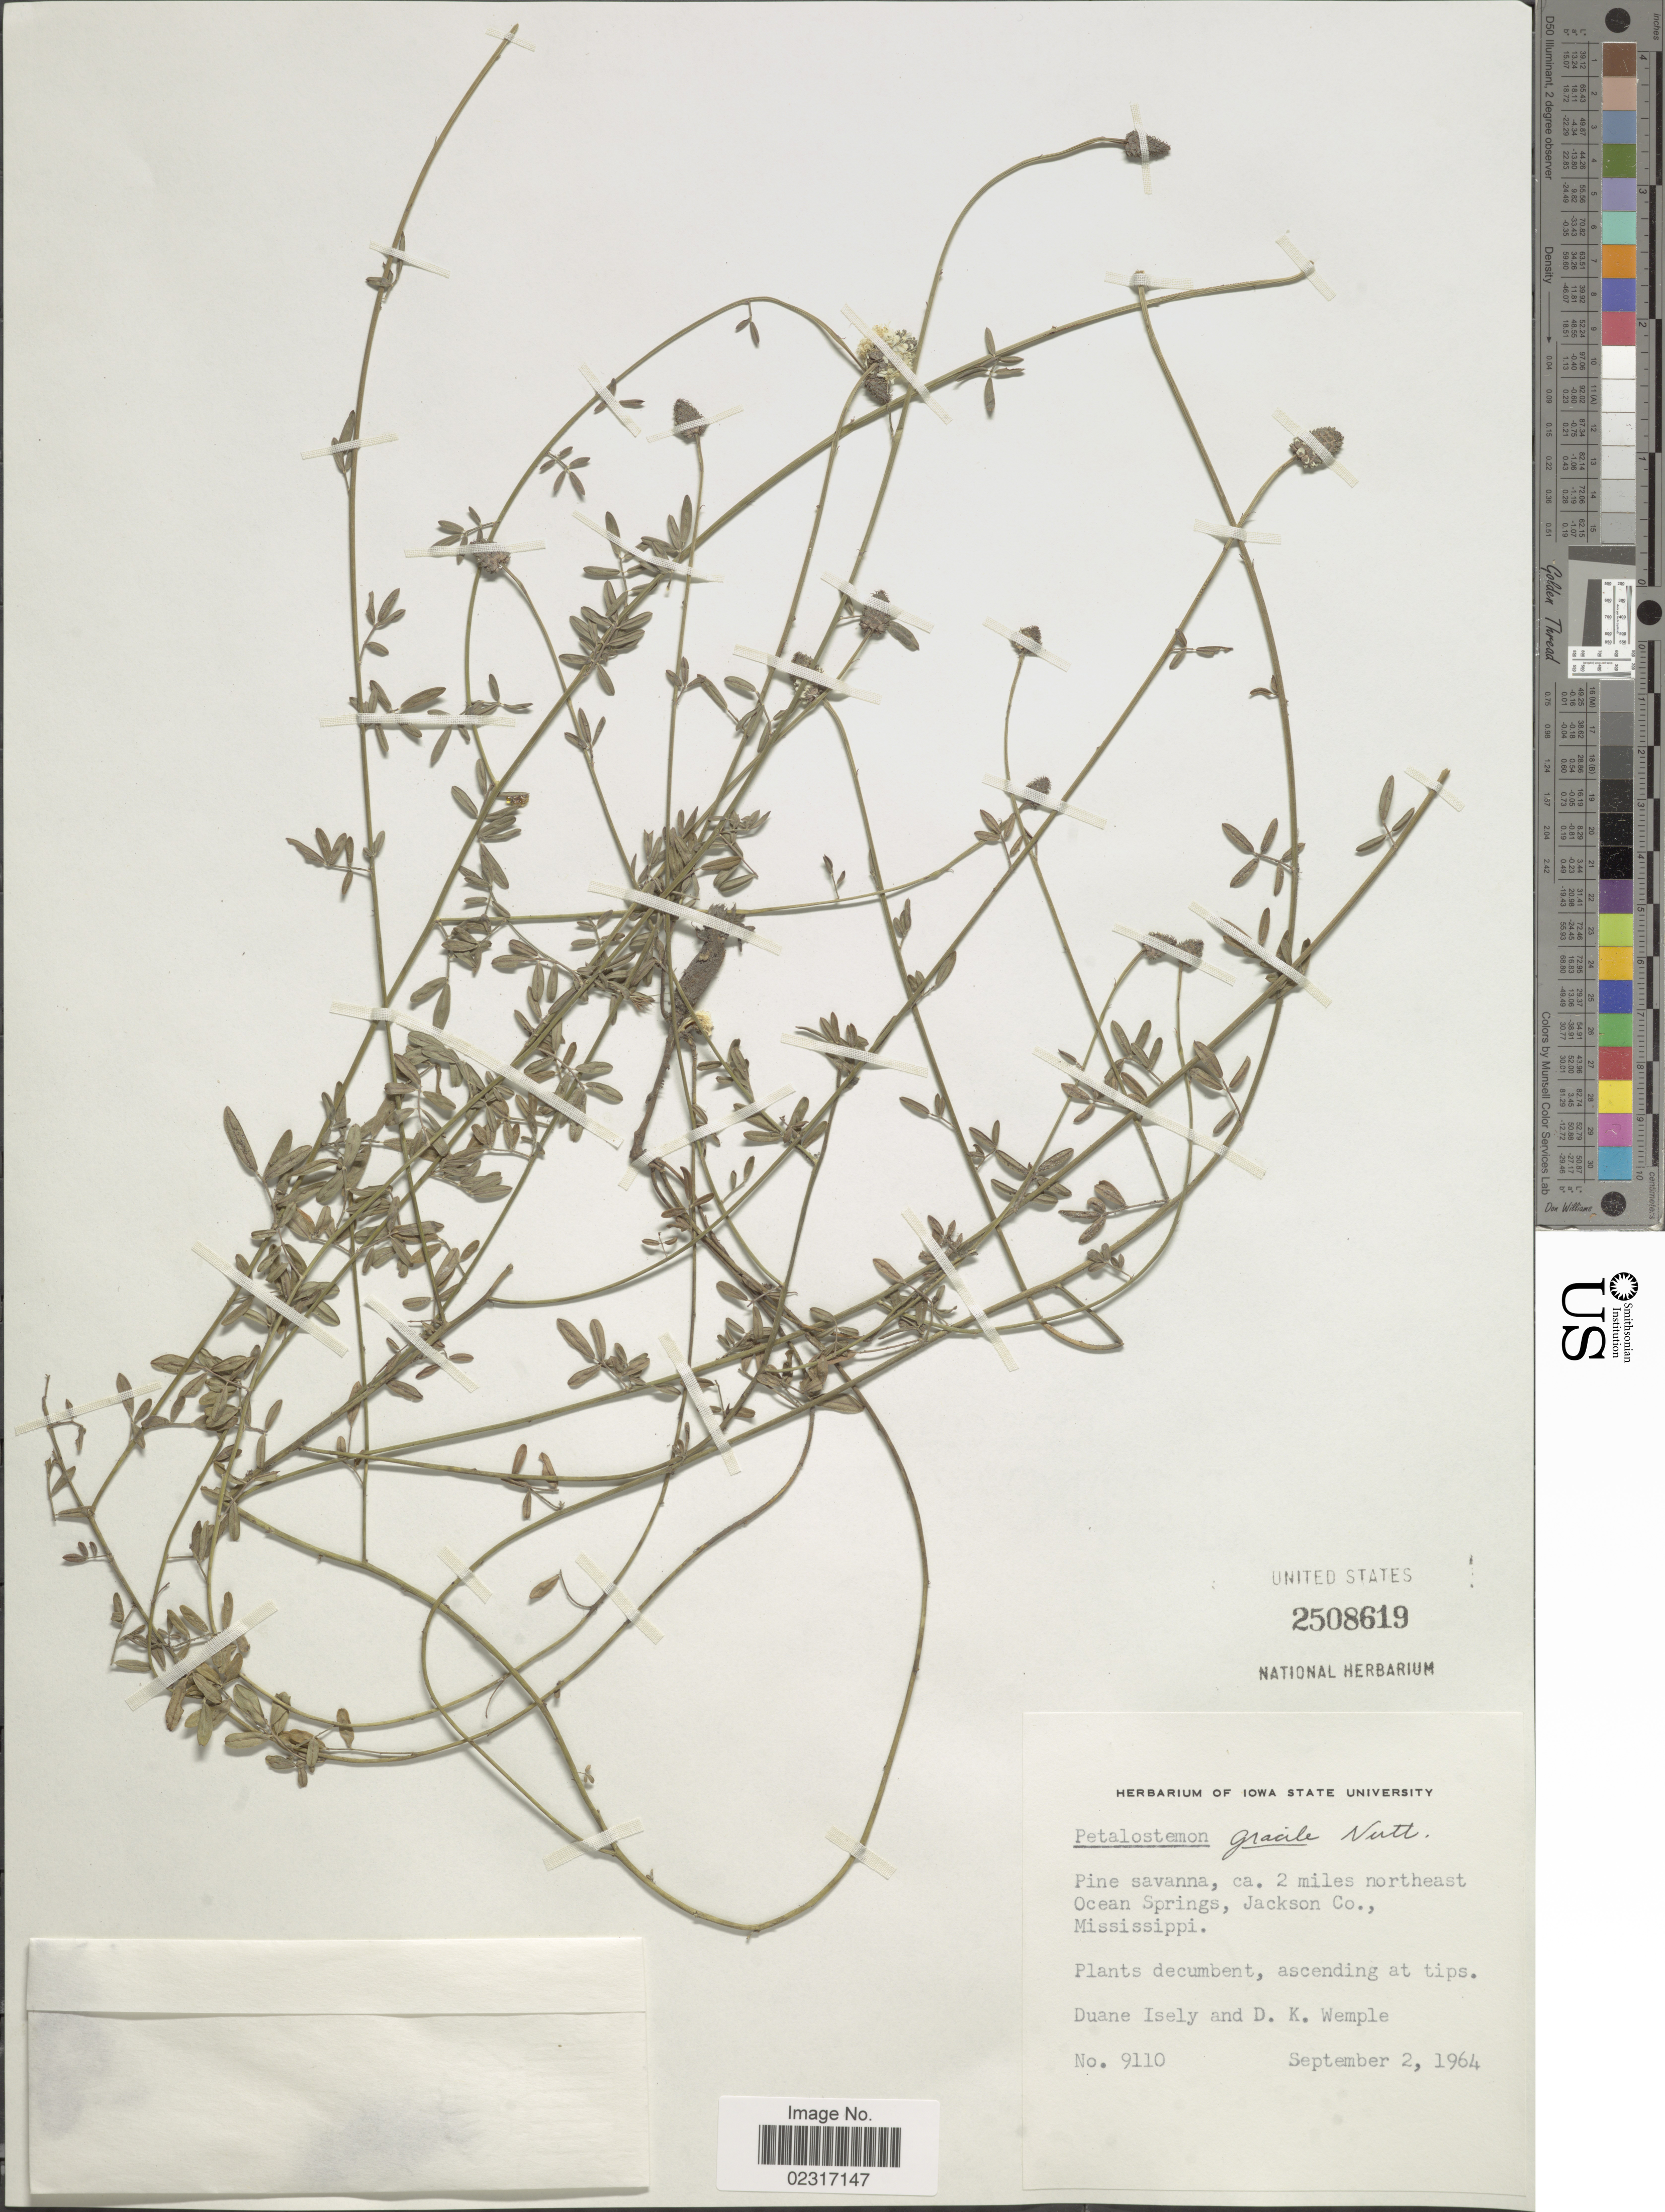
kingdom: Plantae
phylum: Tracheophyta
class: Magnoliopsida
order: Fabales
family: Fabaceae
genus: Dalea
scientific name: Dalea carnea var. gracilis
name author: (Nutt.) Barneby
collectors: D. Isely & D. Wemple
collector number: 9110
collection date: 1964-09-02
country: United States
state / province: Mississippi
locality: Pine savanna, ca. 2 miles northeast Ocean Springs, Jackson Co.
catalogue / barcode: US 2508619